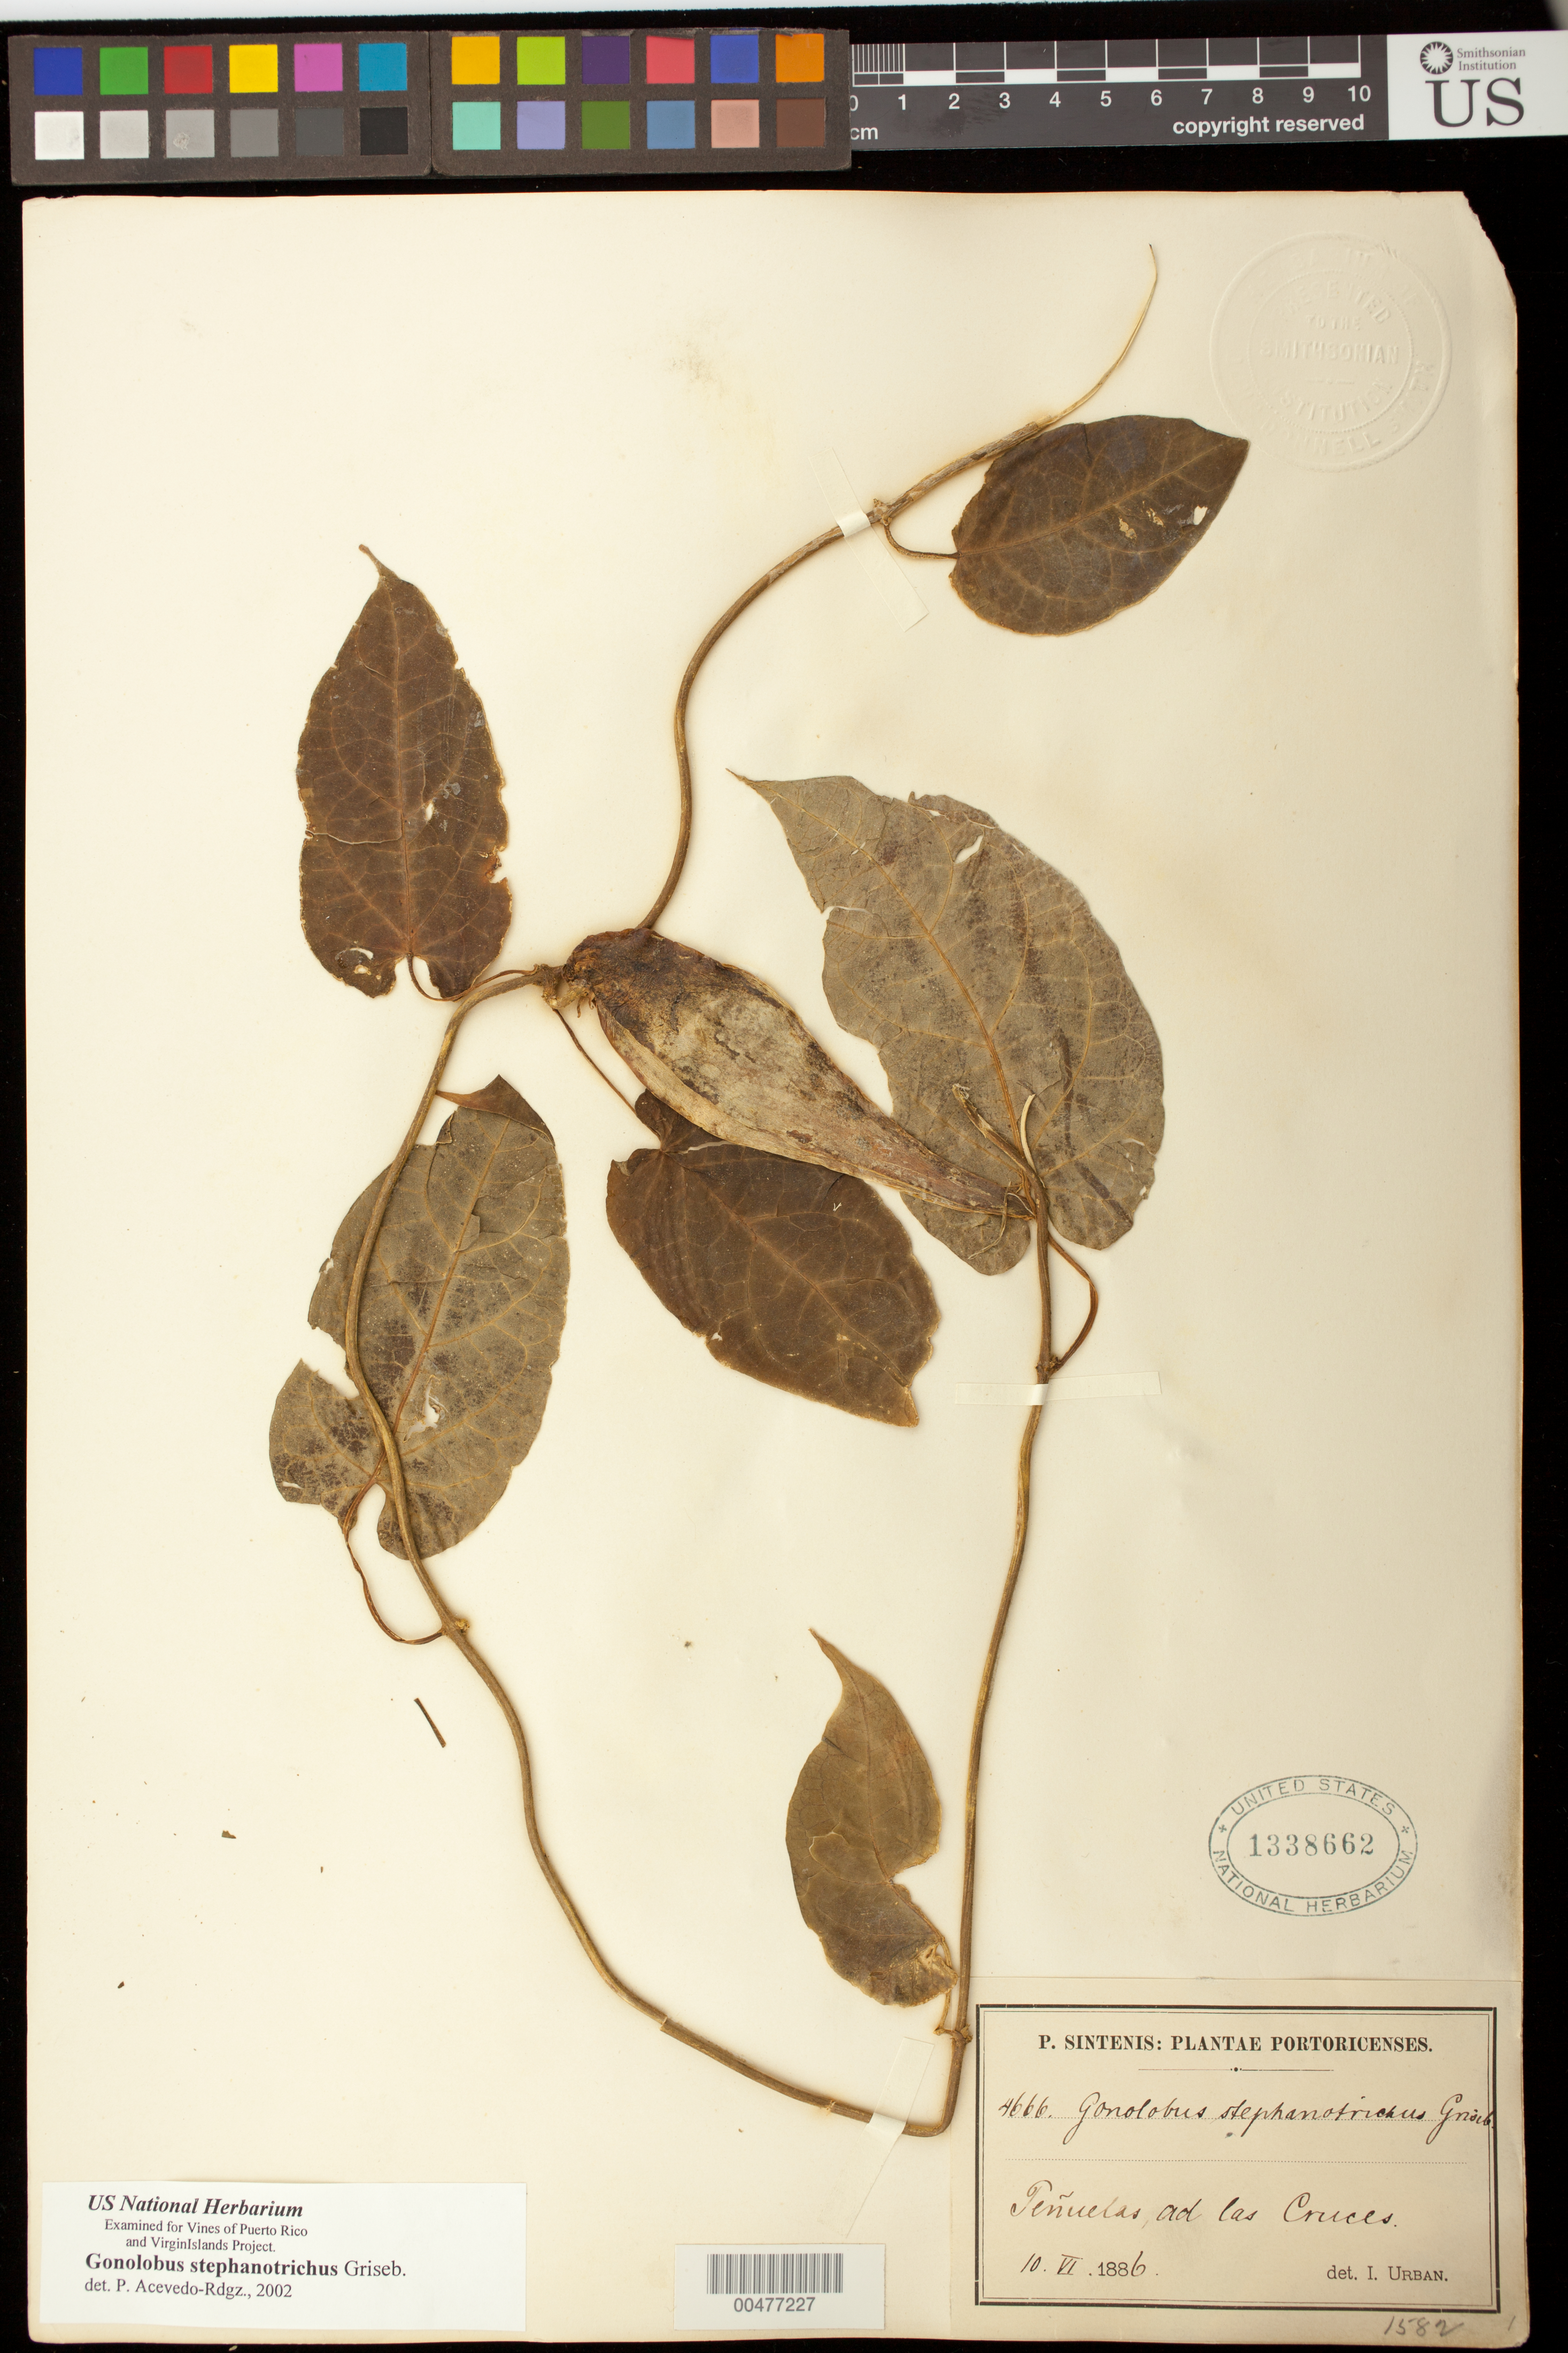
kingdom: Plantae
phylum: Tracheophyta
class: Magnoliopsida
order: Gentianales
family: Apocynaceae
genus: Gonolobus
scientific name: Gonolobus stephanotrichus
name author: Griseb.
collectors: P. Sintenis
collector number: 4666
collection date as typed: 10 Jun 1886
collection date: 1886-06-10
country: Puerto Rico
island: Greater Antilles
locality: Peñuelas ad las Cruces.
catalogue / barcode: US 1338662